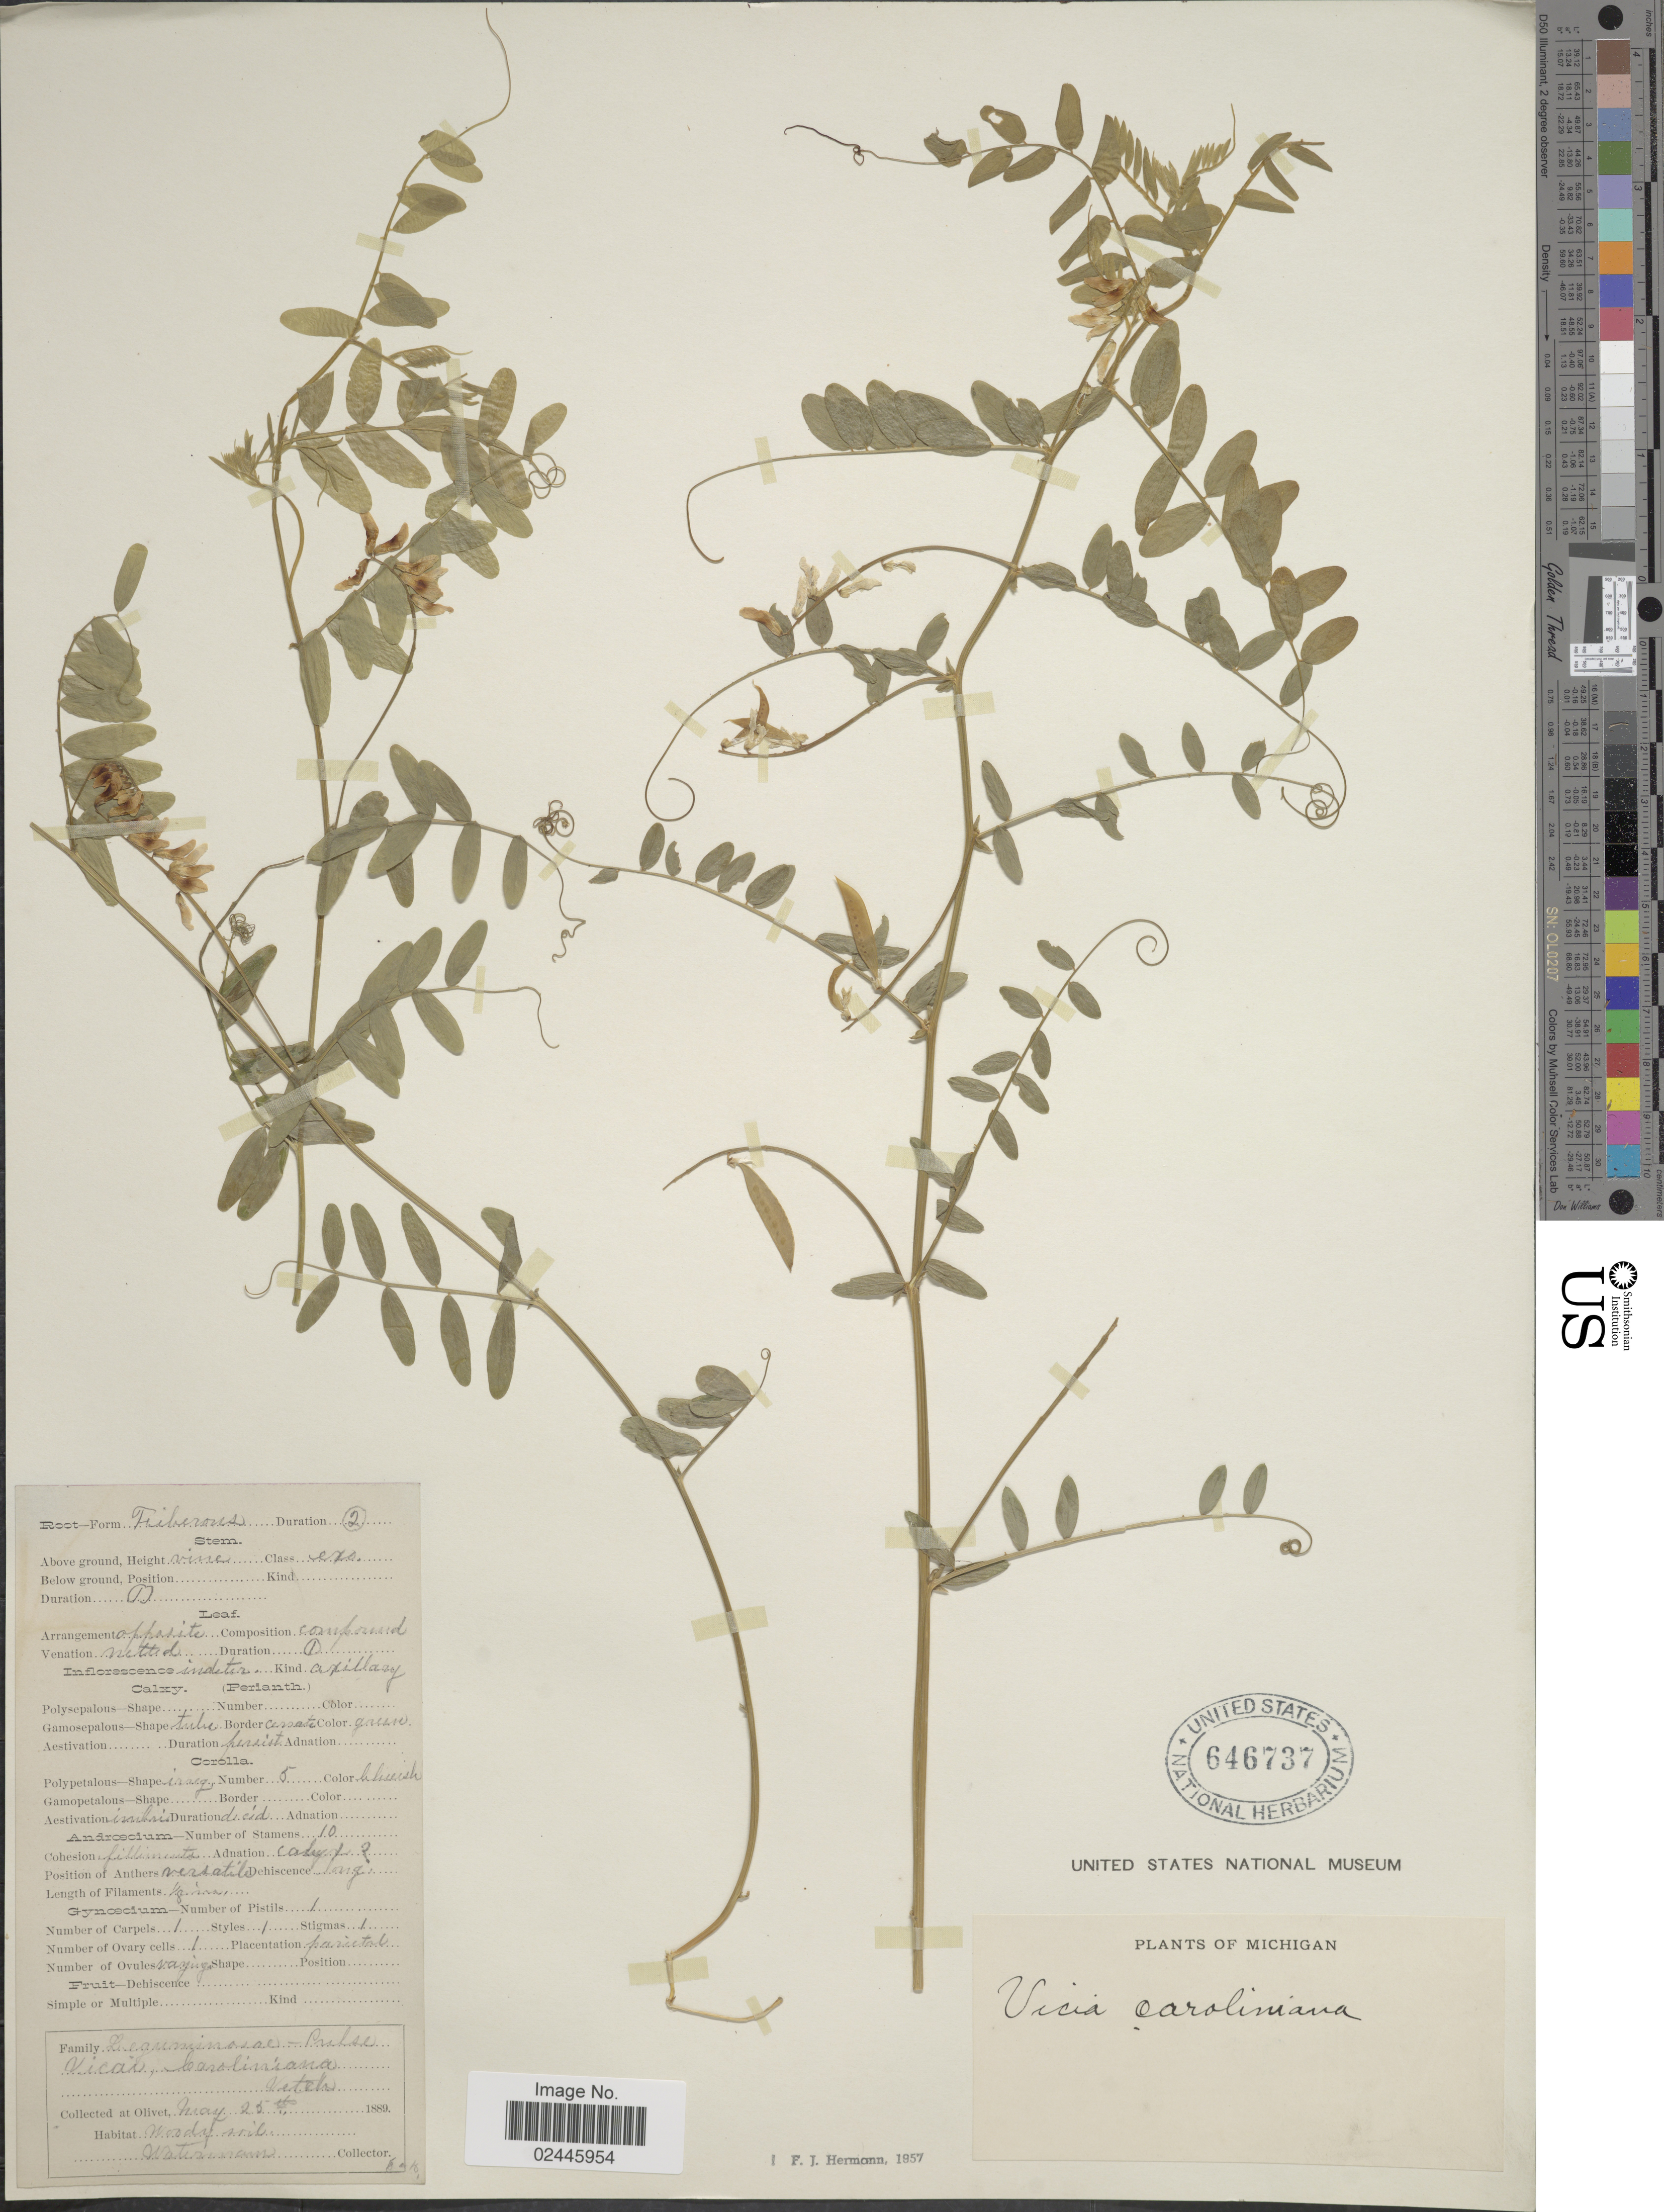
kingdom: Plantae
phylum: Tracheophyta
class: Magnoliopsida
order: Fabales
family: Fabaceae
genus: Vicia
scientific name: Vicia caroliniana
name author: Walter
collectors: -. Waterman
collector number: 5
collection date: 1889-05-25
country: United States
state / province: Michigan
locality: Olivet, woody soil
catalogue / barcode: US 646737